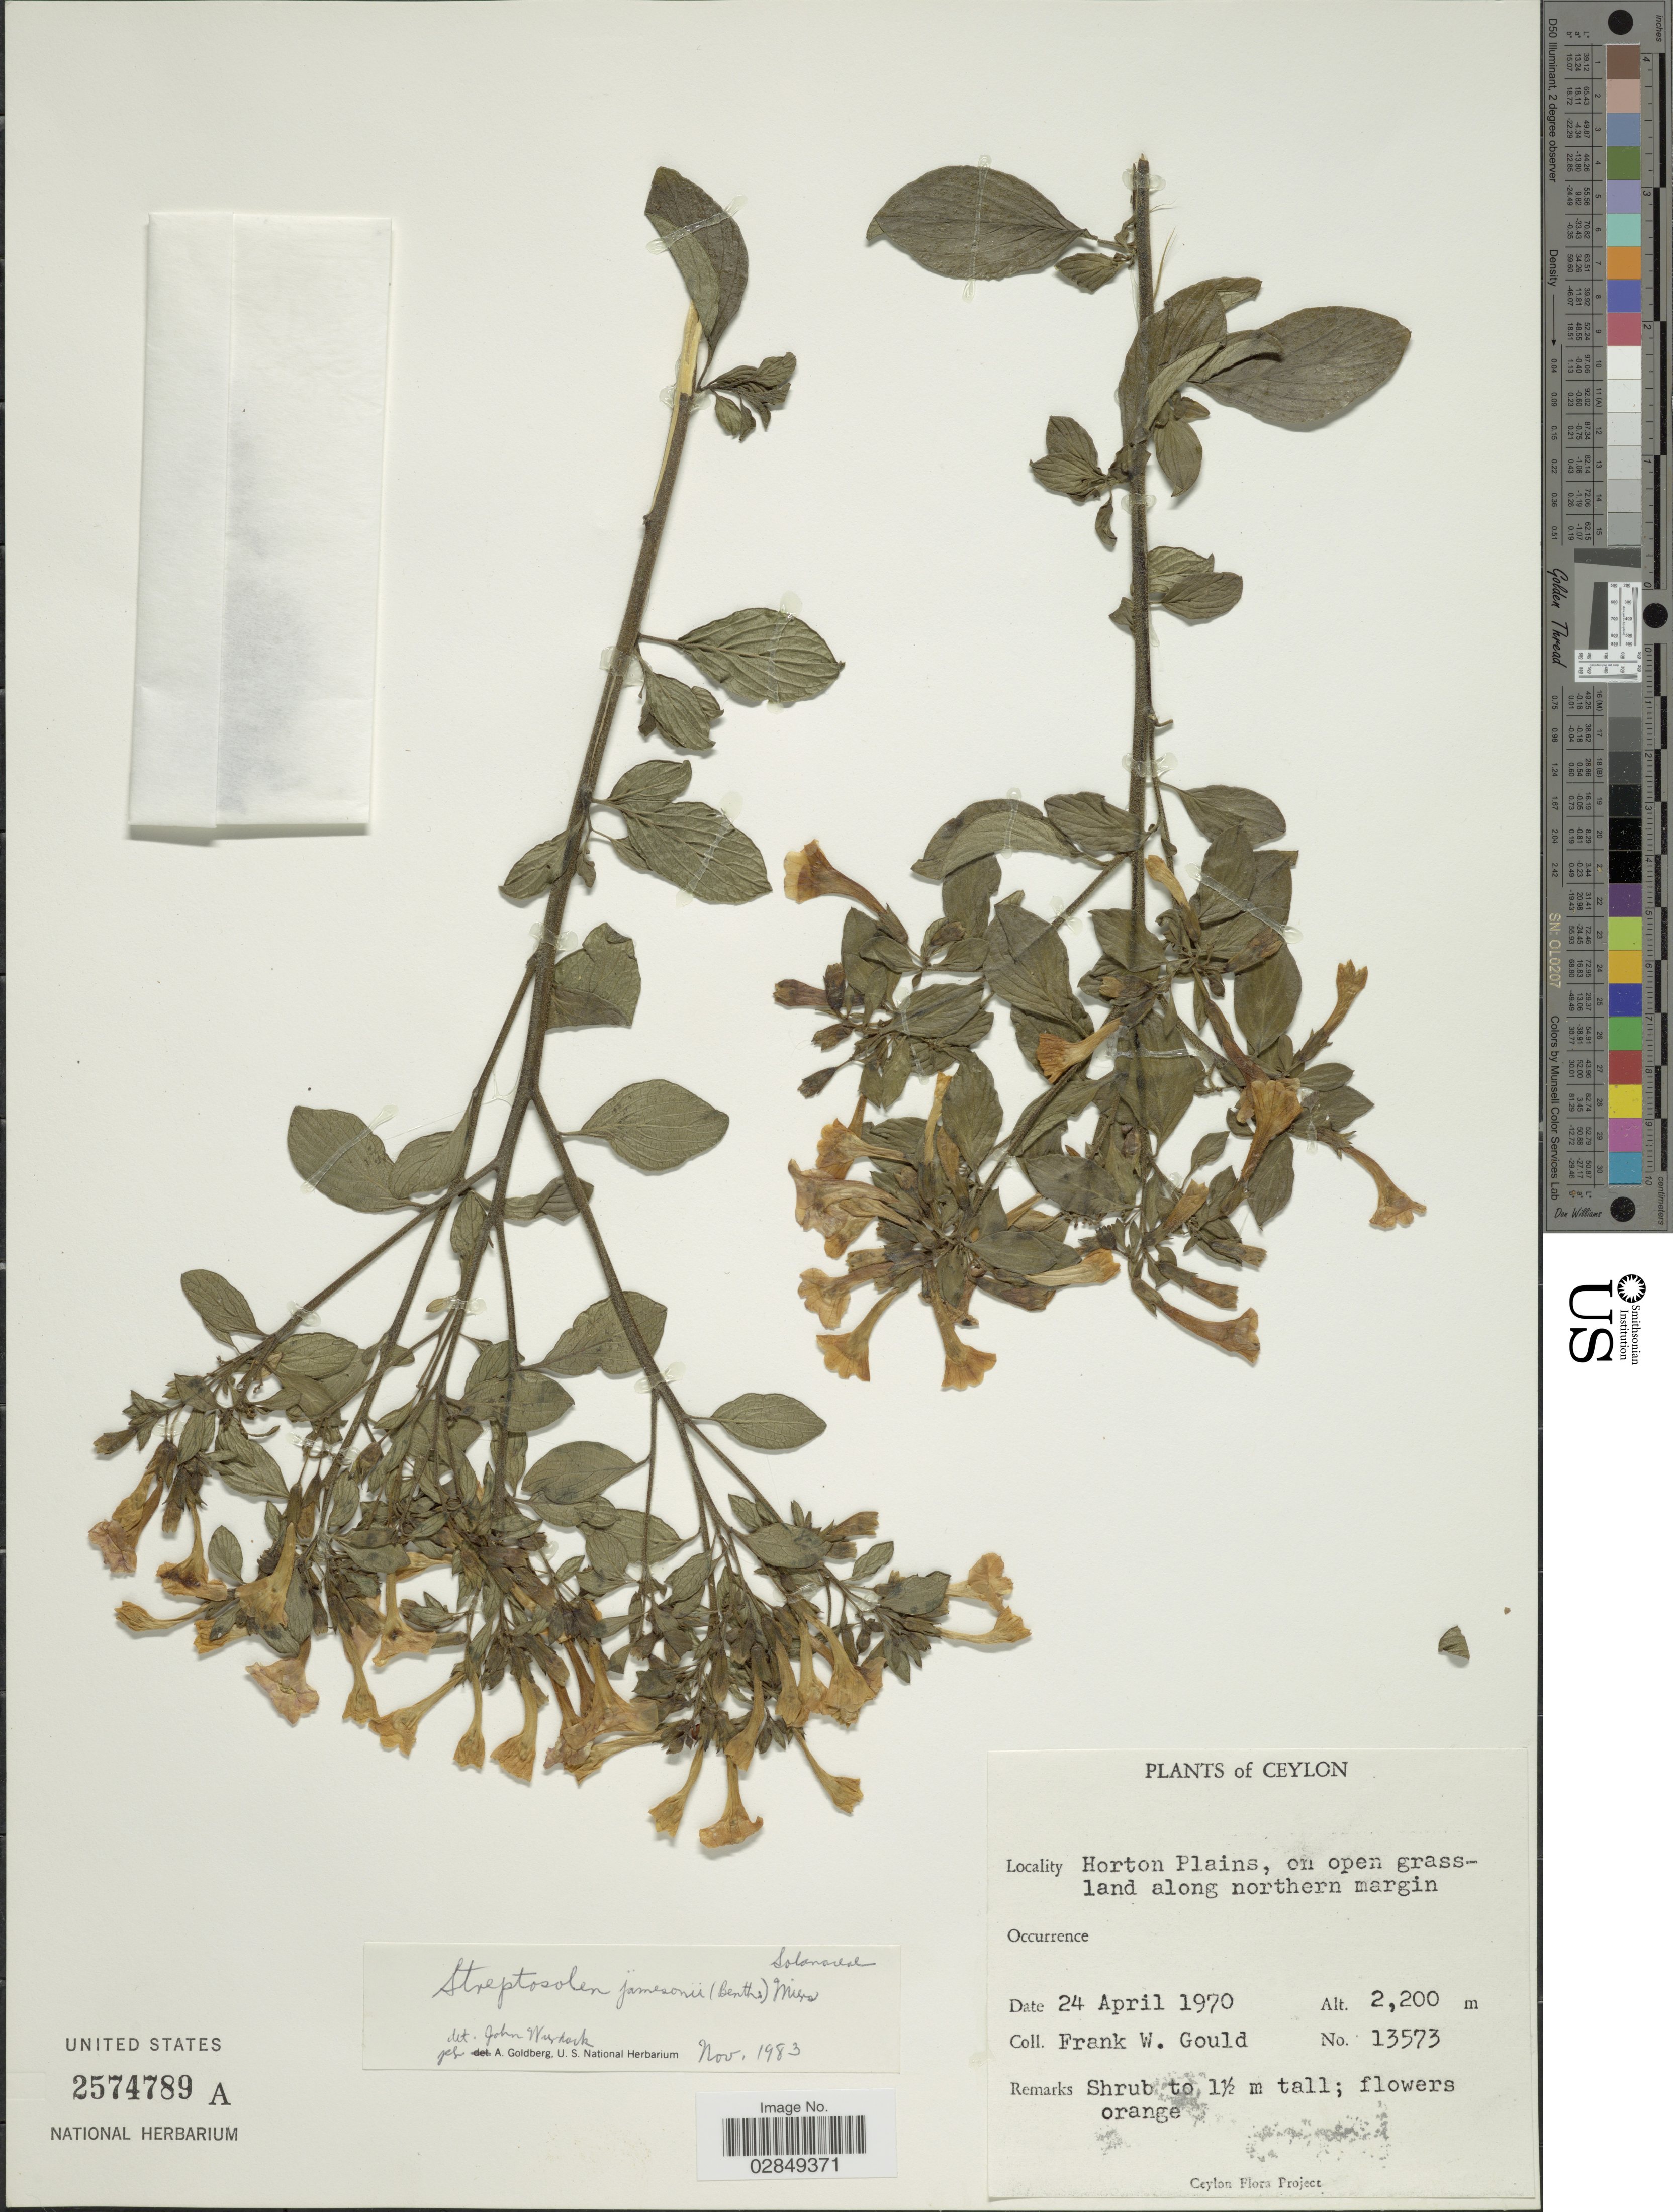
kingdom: Plantae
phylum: Tracheophyta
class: Magnoliopsida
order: Solanales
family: Solanaceae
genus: Streptosolen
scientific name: Streptosolen jamesonii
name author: (Benth.) Miers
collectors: F. W. Gould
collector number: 13573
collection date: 1970-04-24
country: Sri Lanka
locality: Ceylon. Horton Plains, on open grass-land along northern margin.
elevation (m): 2200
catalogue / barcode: US 2574789A